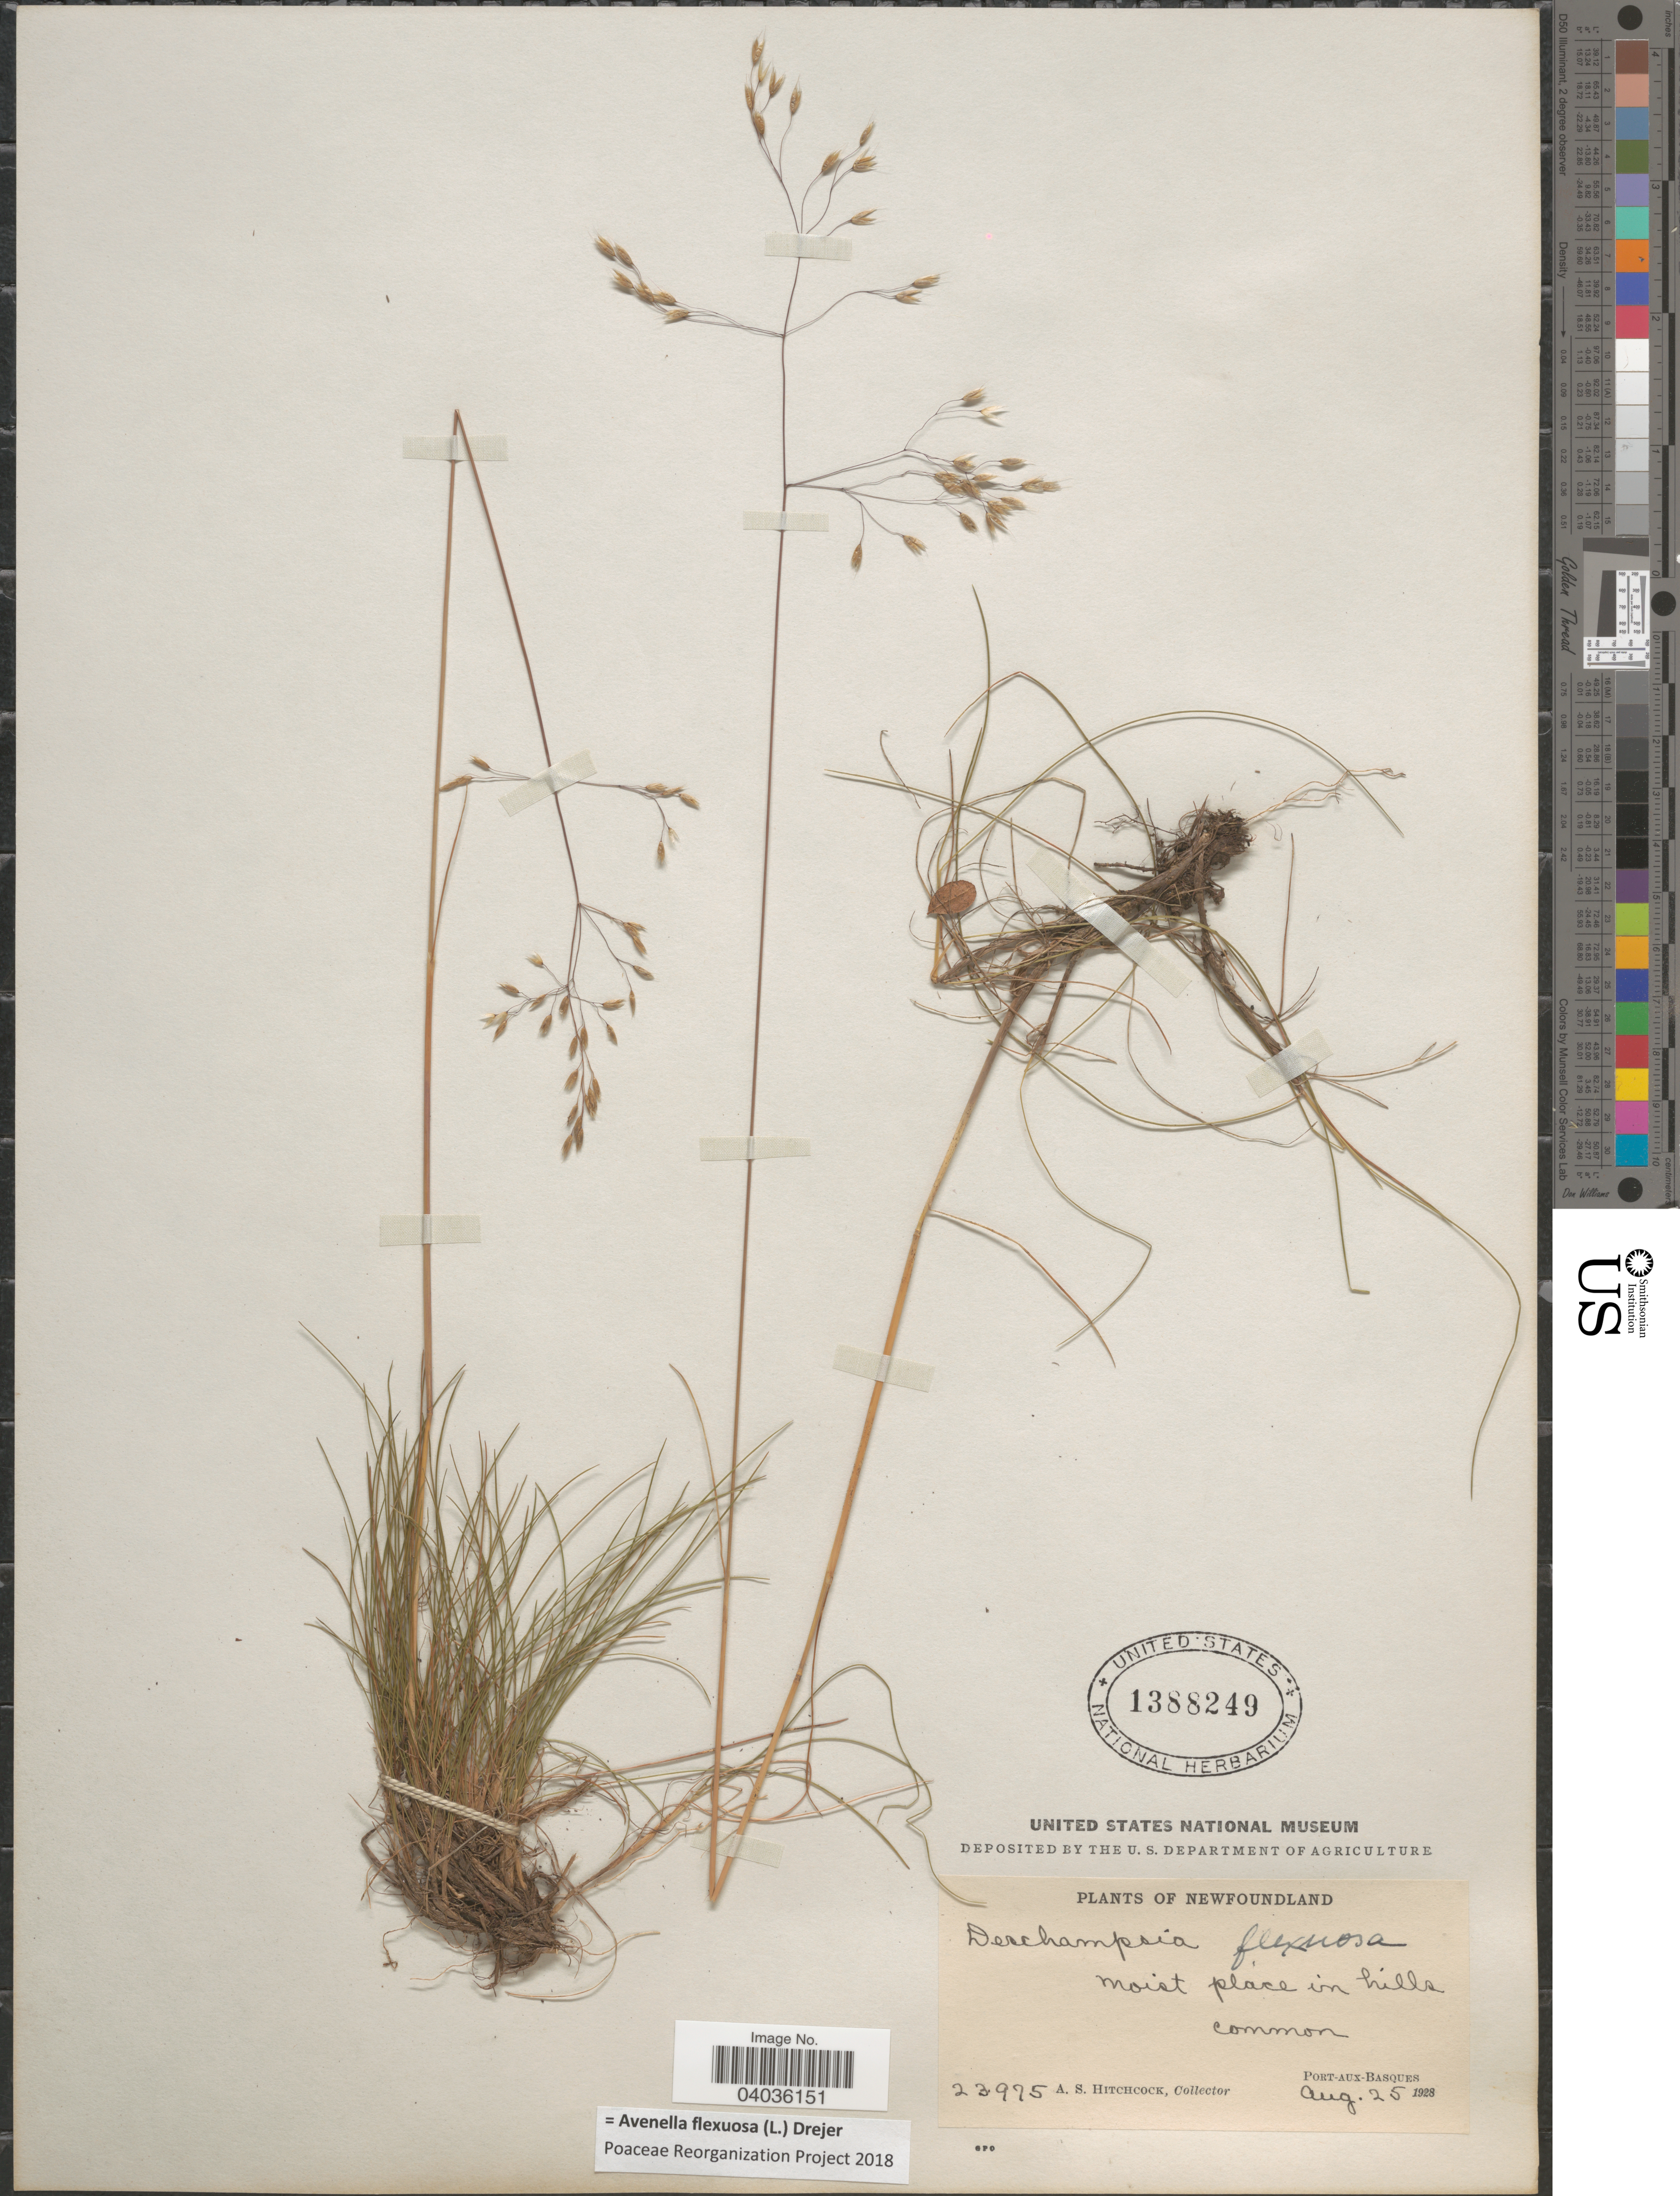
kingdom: Plantae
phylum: Tracheophyta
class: Liliopsida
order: Poales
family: Poaceae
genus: Avenella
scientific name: Avenella flexuosa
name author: (L.) Drejer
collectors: A. S. Hitchcock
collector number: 23975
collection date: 1928-08-25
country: Canada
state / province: Newfoundland and Labrador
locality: Moist place in hills. Port-aux-Basques.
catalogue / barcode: US 1388249